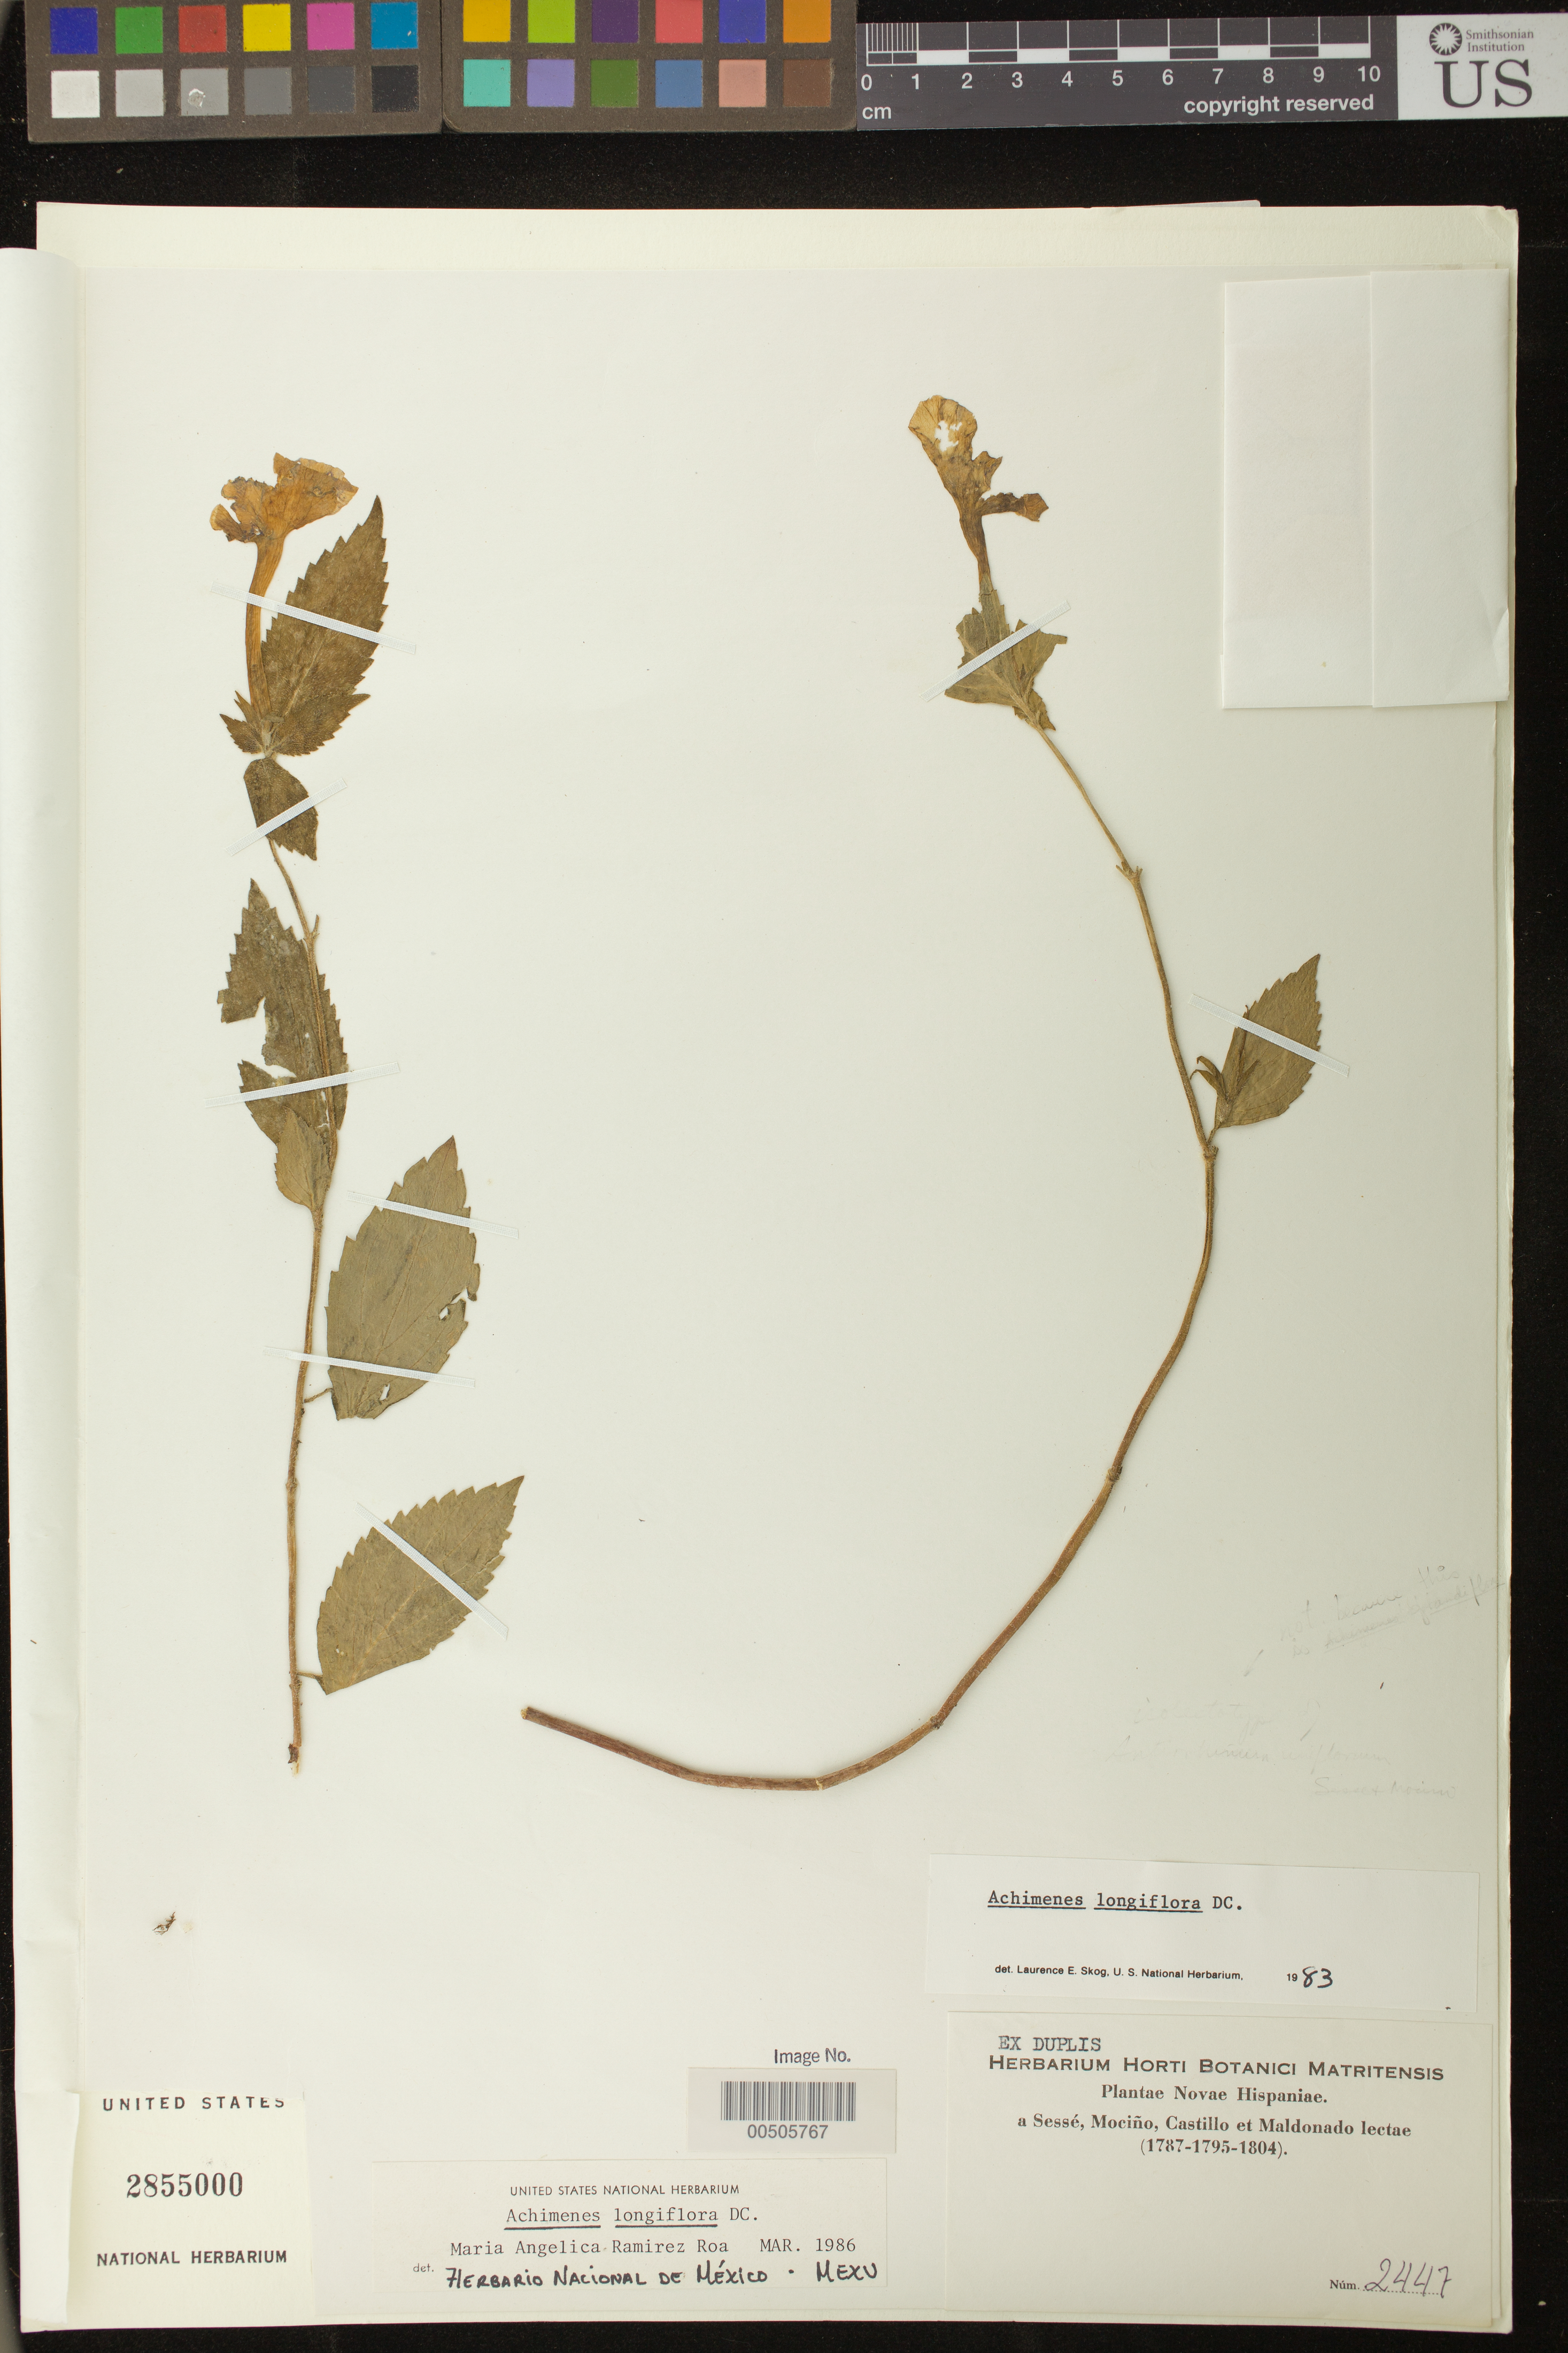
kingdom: Plantae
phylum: Tracheophyta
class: Magnoliopsida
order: Lamiales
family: Gesneriaceae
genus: Achimenes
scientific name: Achimenes longiflora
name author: DC.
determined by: Ramirez Roa, M. A.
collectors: M. Sessé y Lacasta, J. M. Mociño, J. Castillo & J. Maldonado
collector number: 2447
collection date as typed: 1787-1804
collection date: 1787/1804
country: Mexico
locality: Novae hispaniae, matritensis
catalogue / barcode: US 2855000